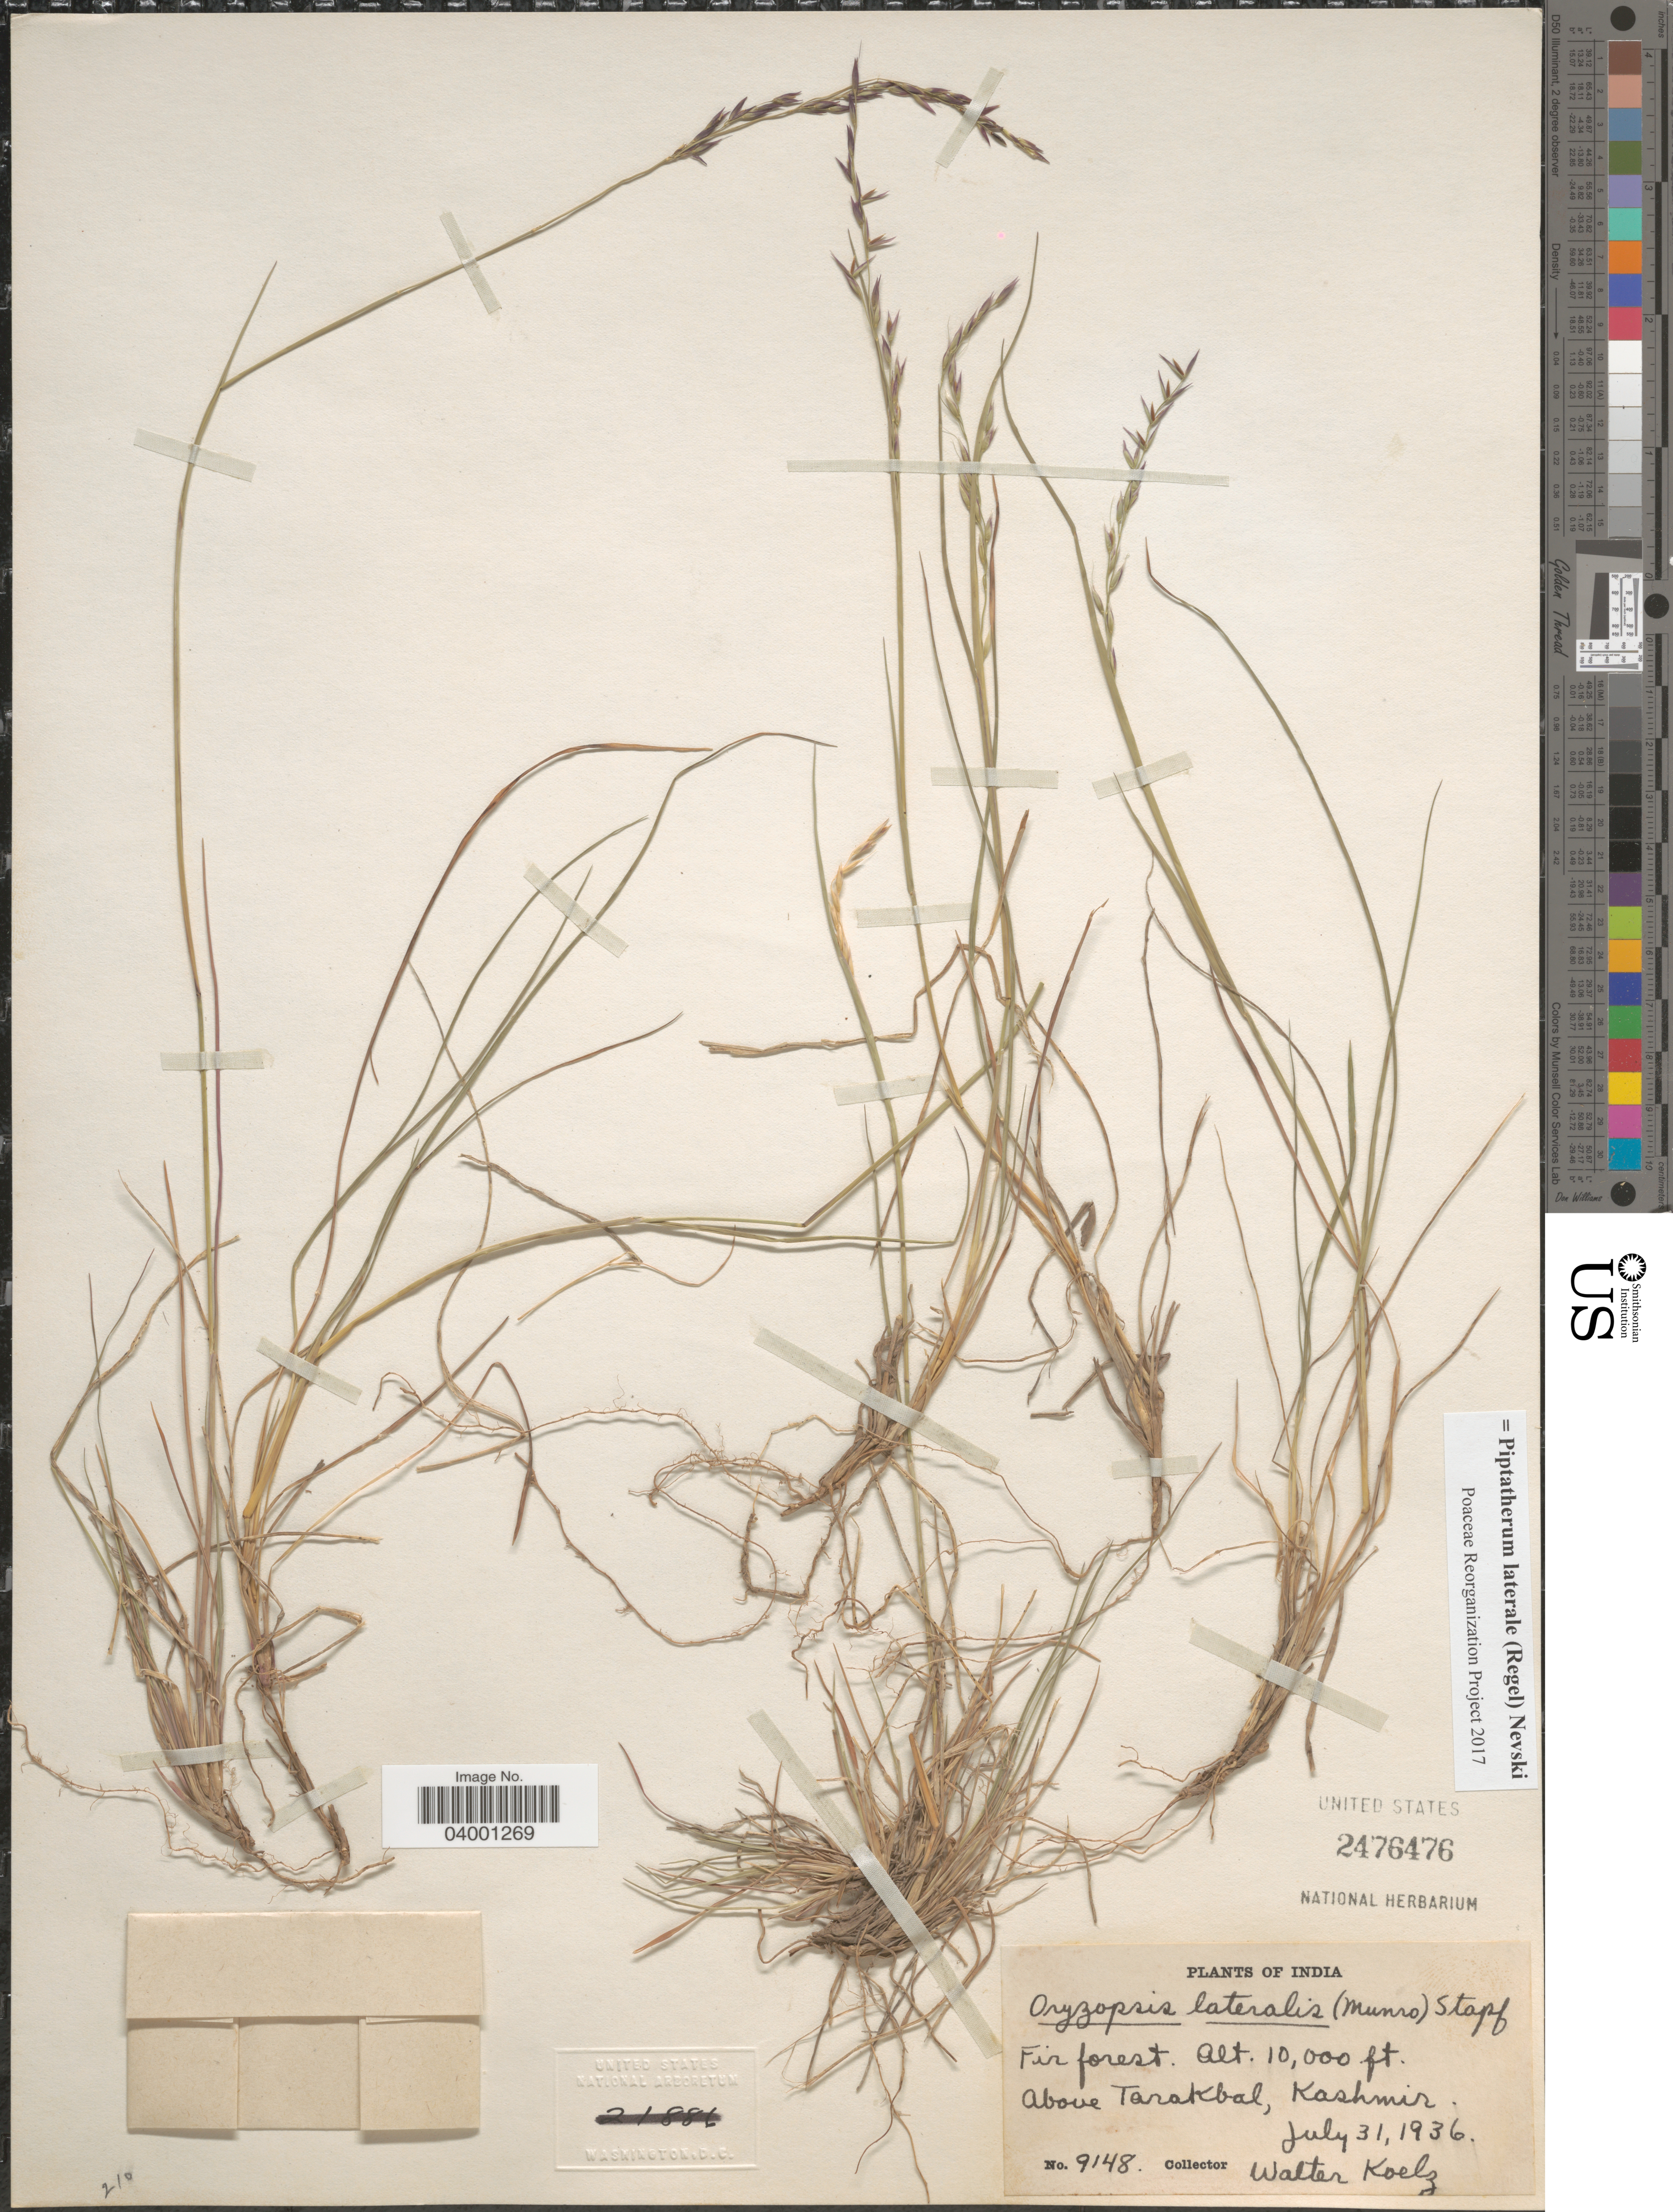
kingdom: Plantae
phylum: Tracheophyta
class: Liliopsida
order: Poales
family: Poaceae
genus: Piptatherum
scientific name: Piptatherum laterale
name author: (Munro ex Regel) Munro ex Nevski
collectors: W. N. Koelz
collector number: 9148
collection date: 1936-07-31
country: India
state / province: Jammu and Kashmir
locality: Above Tarakbal, Kashmir.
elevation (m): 3048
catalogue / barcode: US 2476476